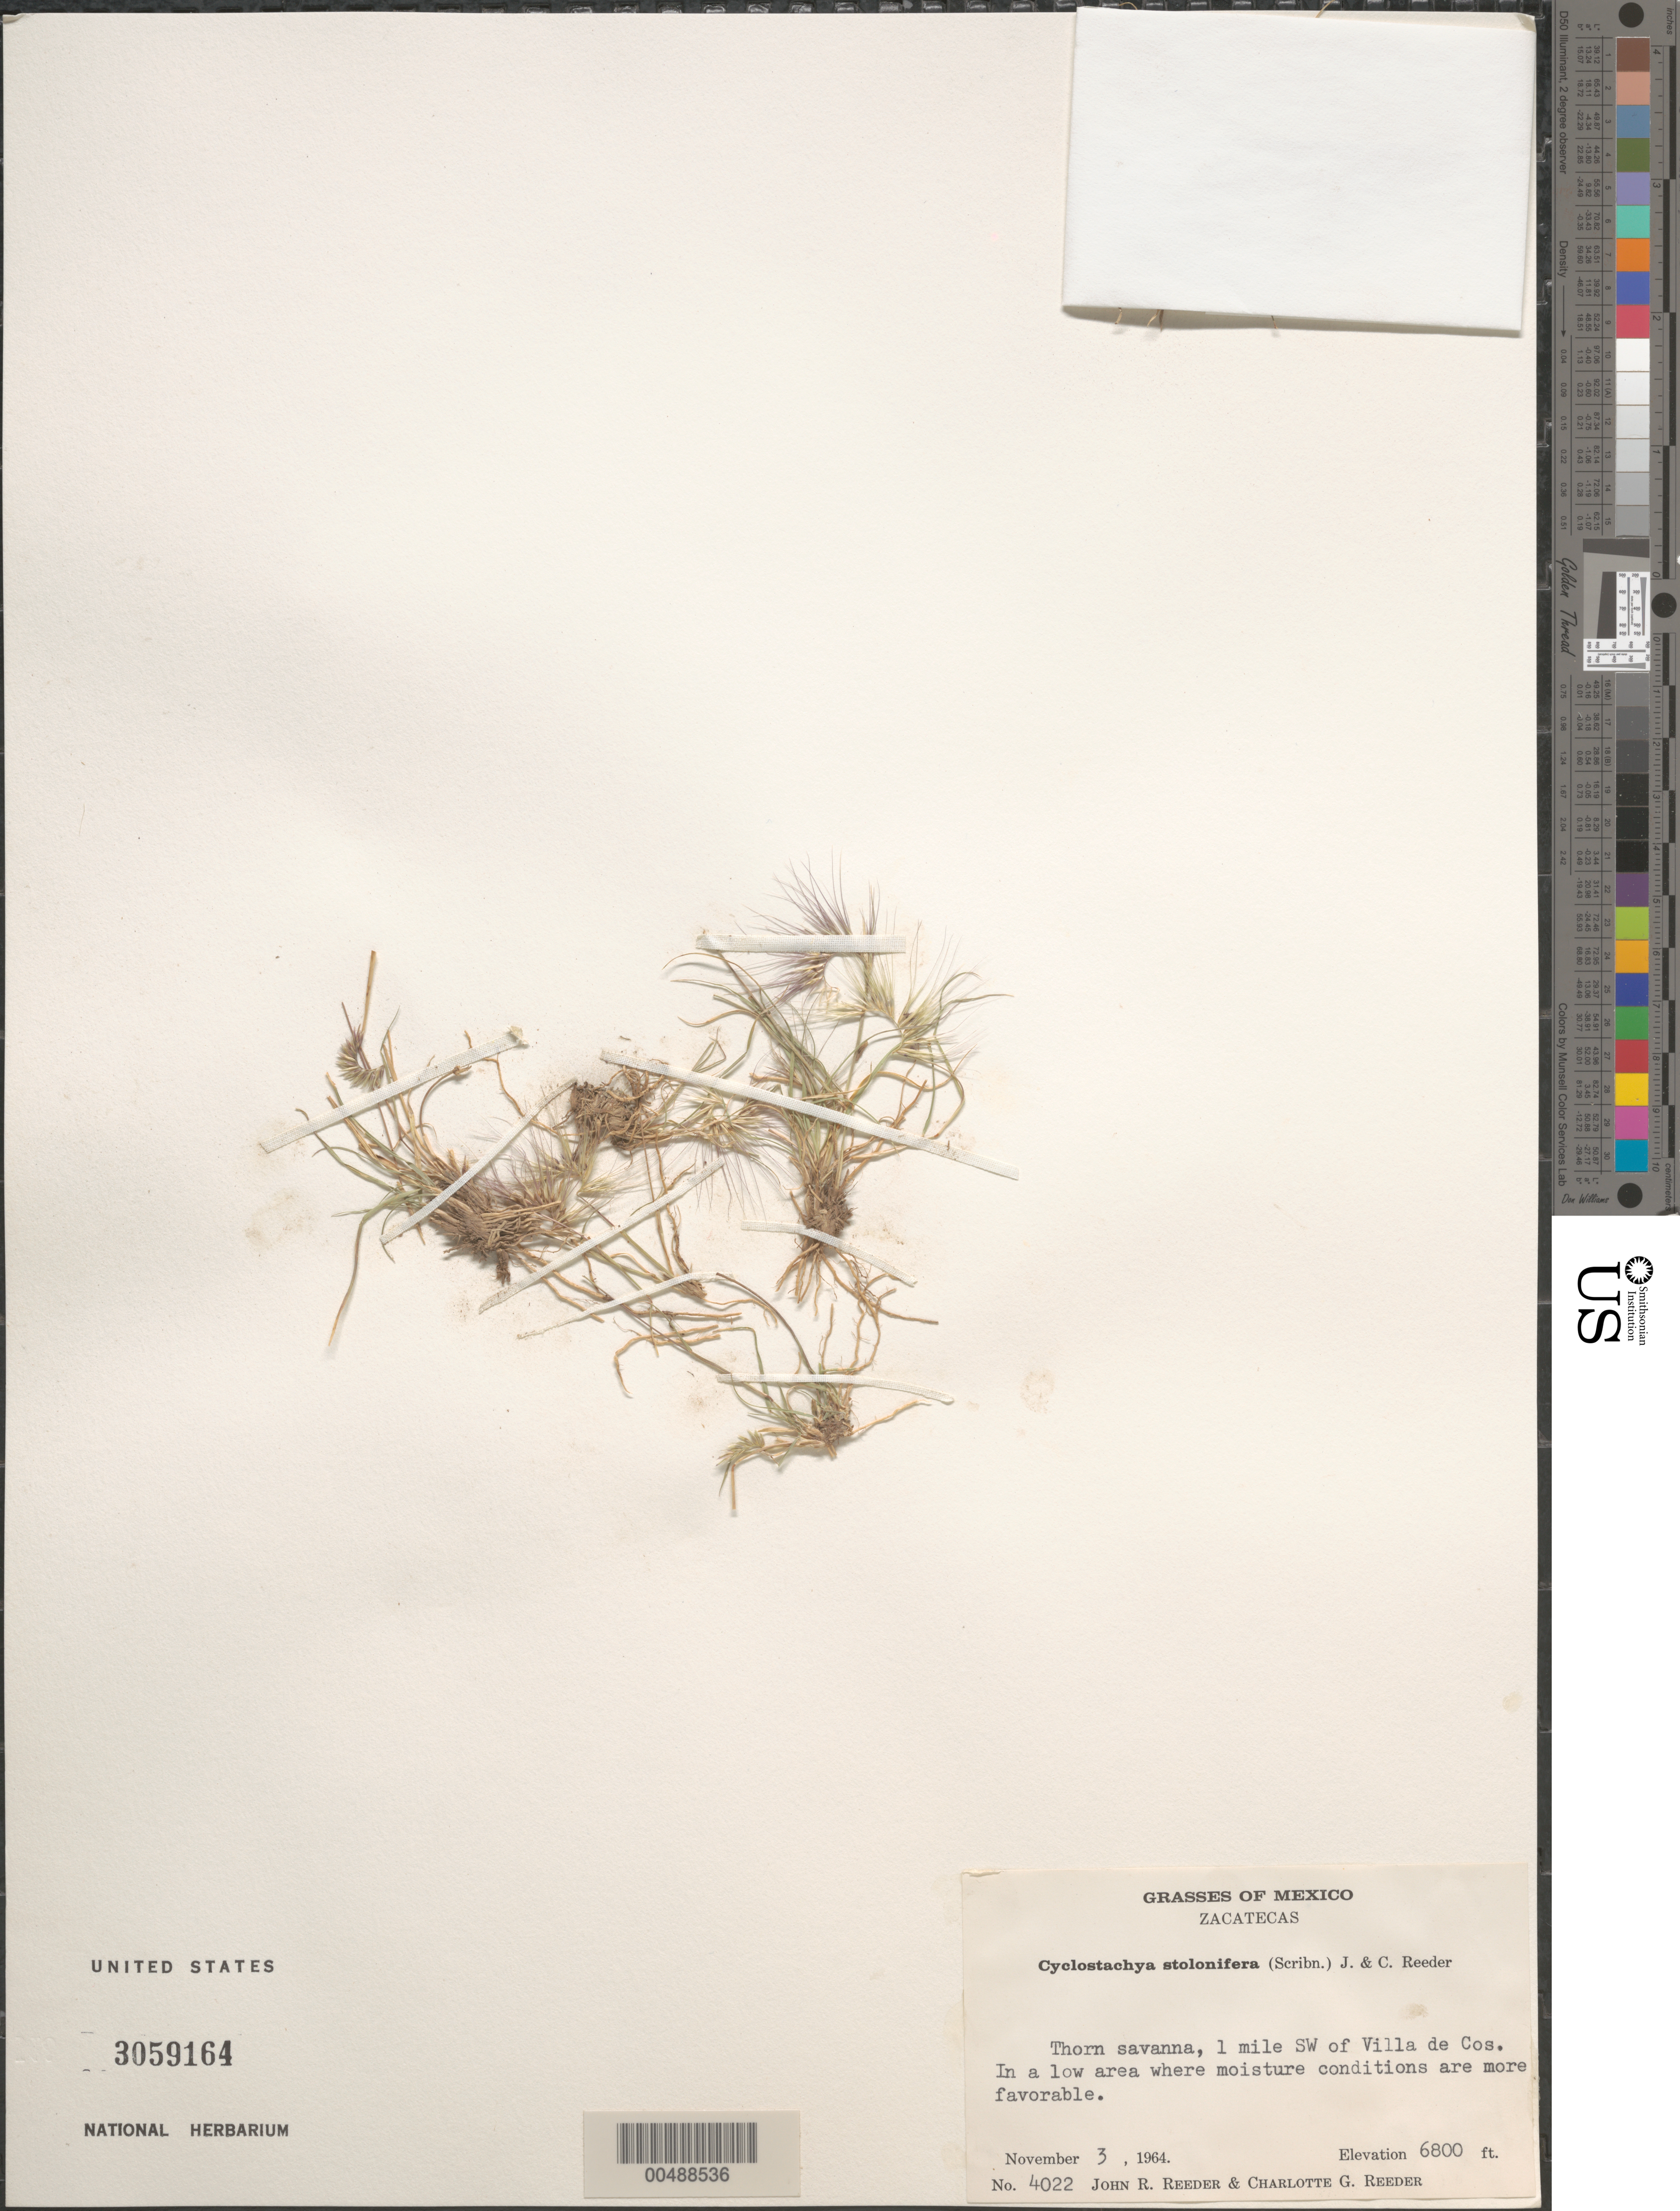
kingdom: Plantae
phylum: Tracheophyta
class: Liliopsida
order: Poales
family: Poaceae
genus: Cyclostachya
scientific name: Cyclostachya stolonifera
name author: (Scribn.) Reeder & C. Reeder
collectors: J. R. Reeder & C. G. Reeder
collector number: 4022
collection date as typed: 3 Nov 1964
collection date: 1964-11-03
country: Mexico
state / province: Zacatecas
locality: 1 mi SW of Villa de Cos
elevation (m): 2073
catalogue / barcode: US 3059164